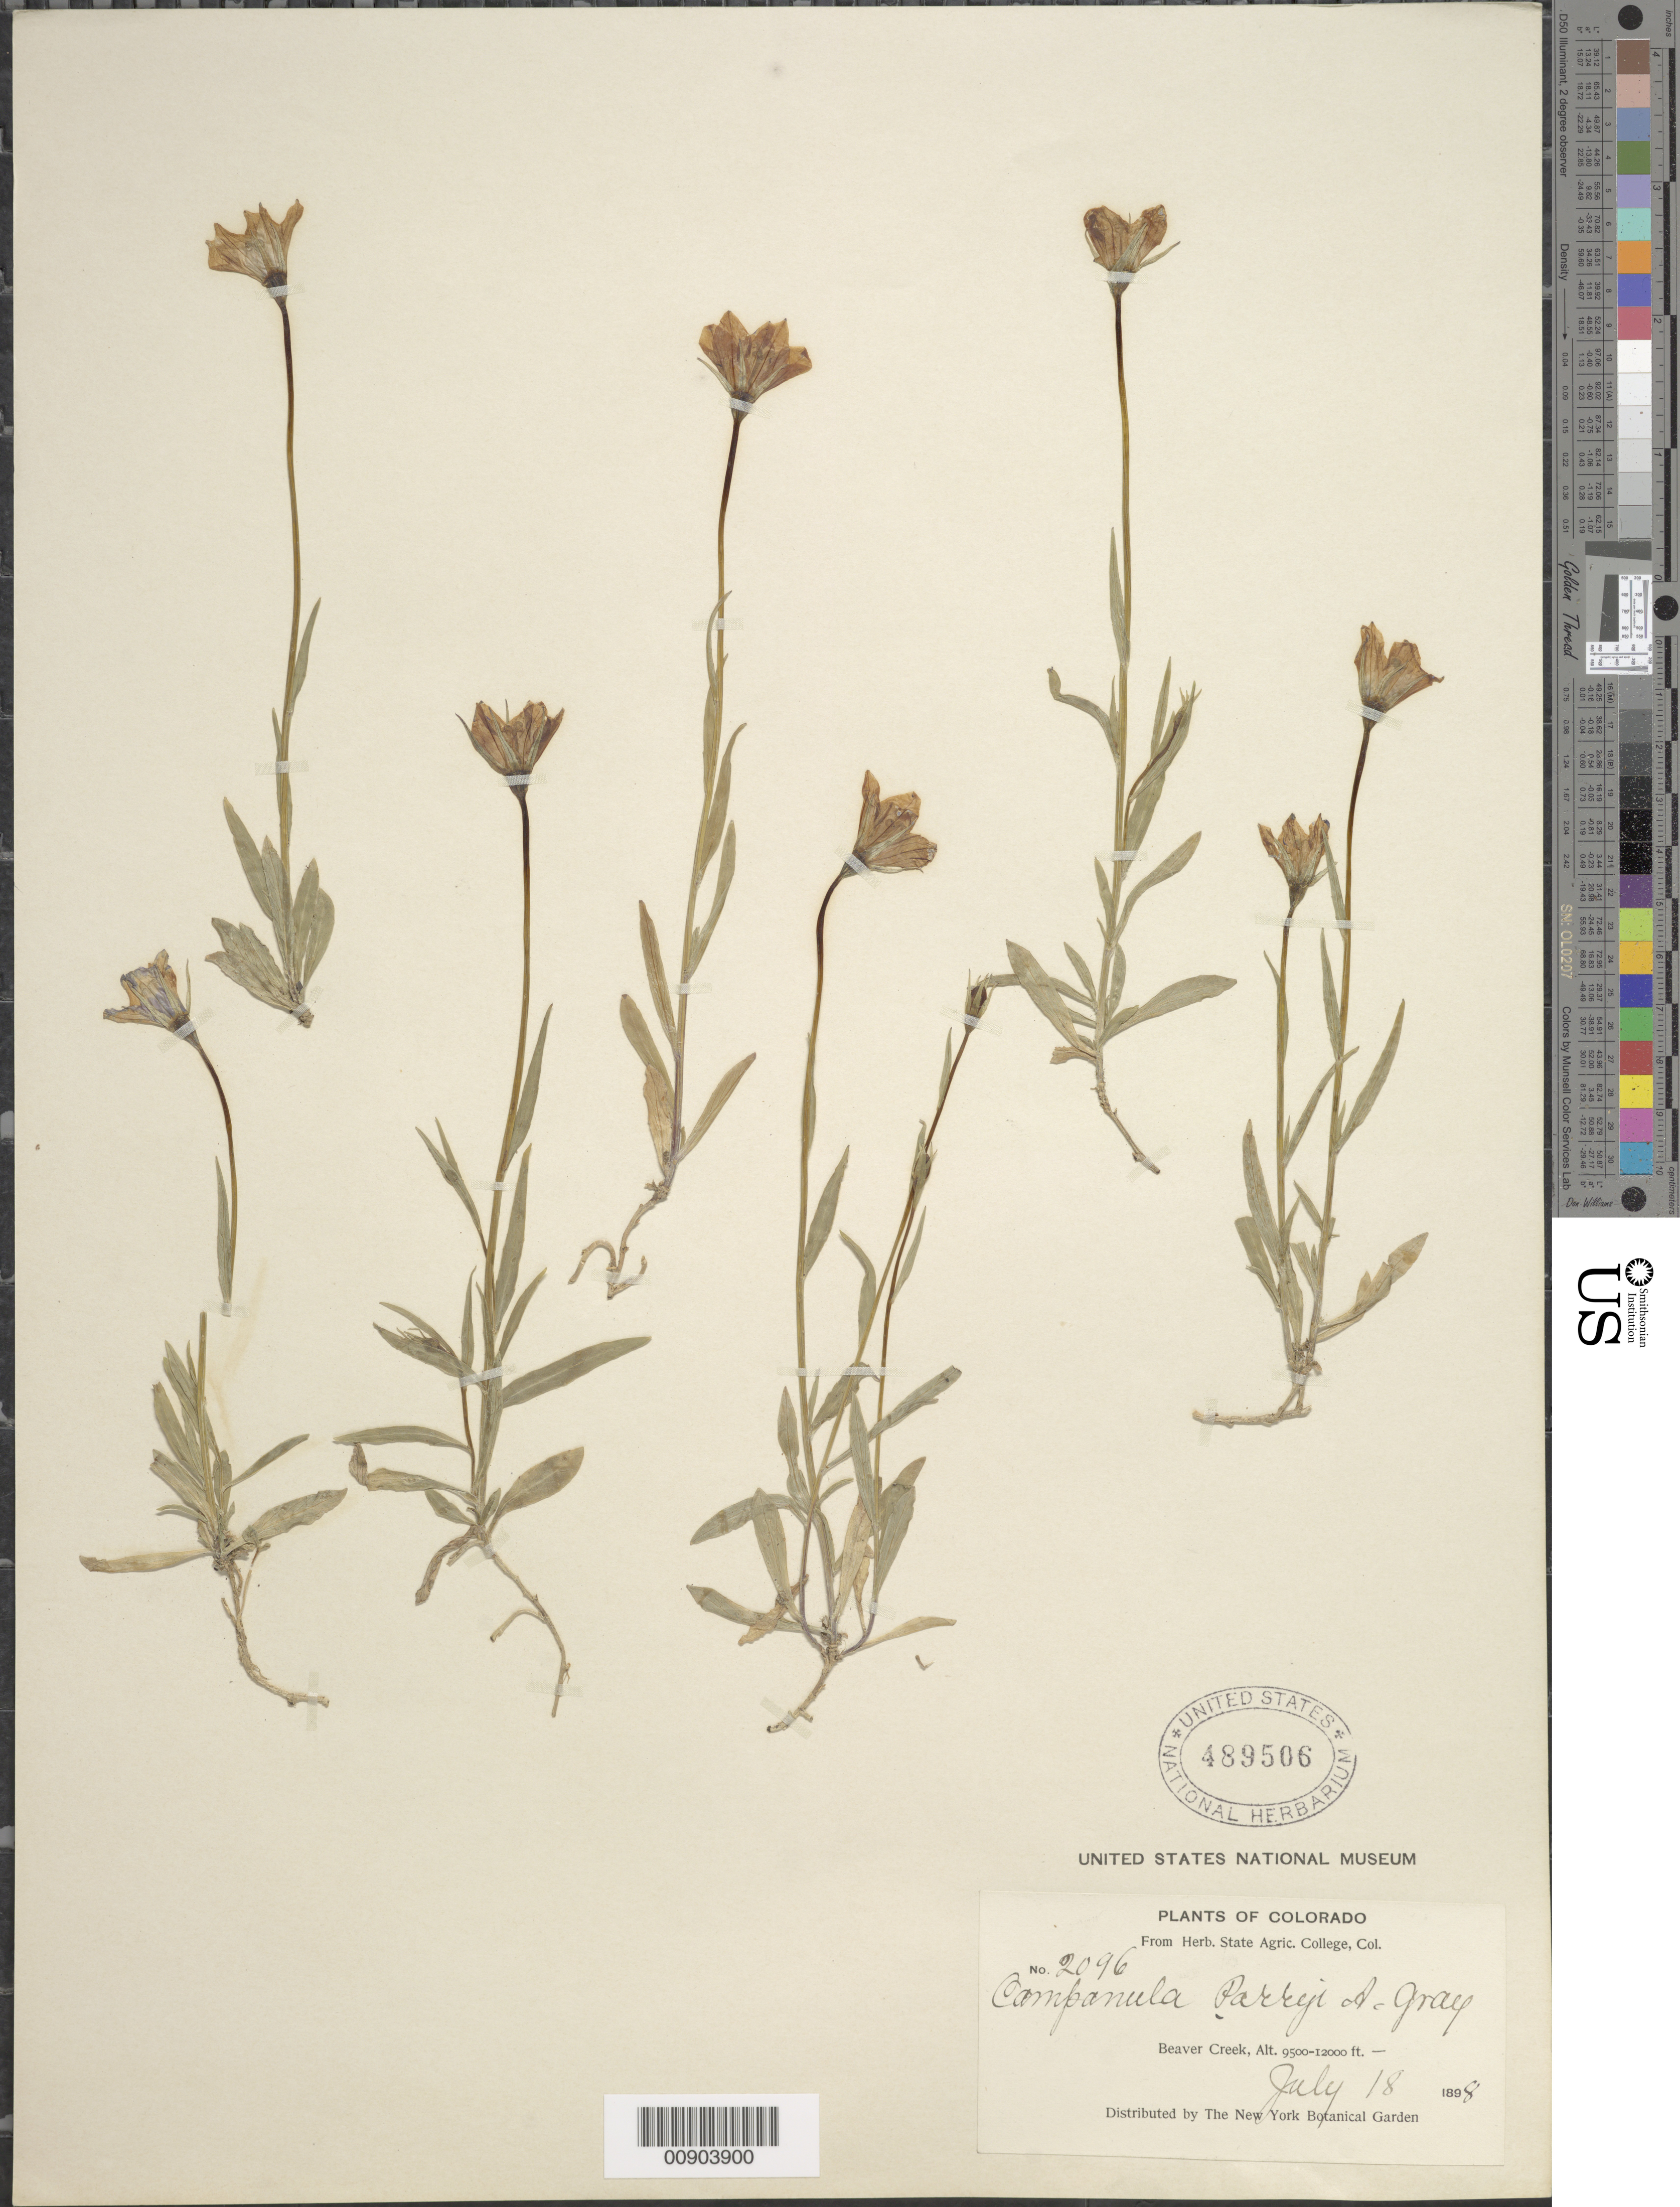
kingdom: Plantae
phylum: Tracheophyta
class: Magnoliopsida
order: Asterales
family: Campanulaceae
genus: Campanula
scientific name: Campanula planiflora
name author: Engelm.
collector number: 2096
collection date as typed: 18 Jul 1898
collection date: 1898-07-18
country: United States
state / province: Colorado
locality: Beaver Creek.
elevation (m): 2896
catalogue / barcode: US 489506